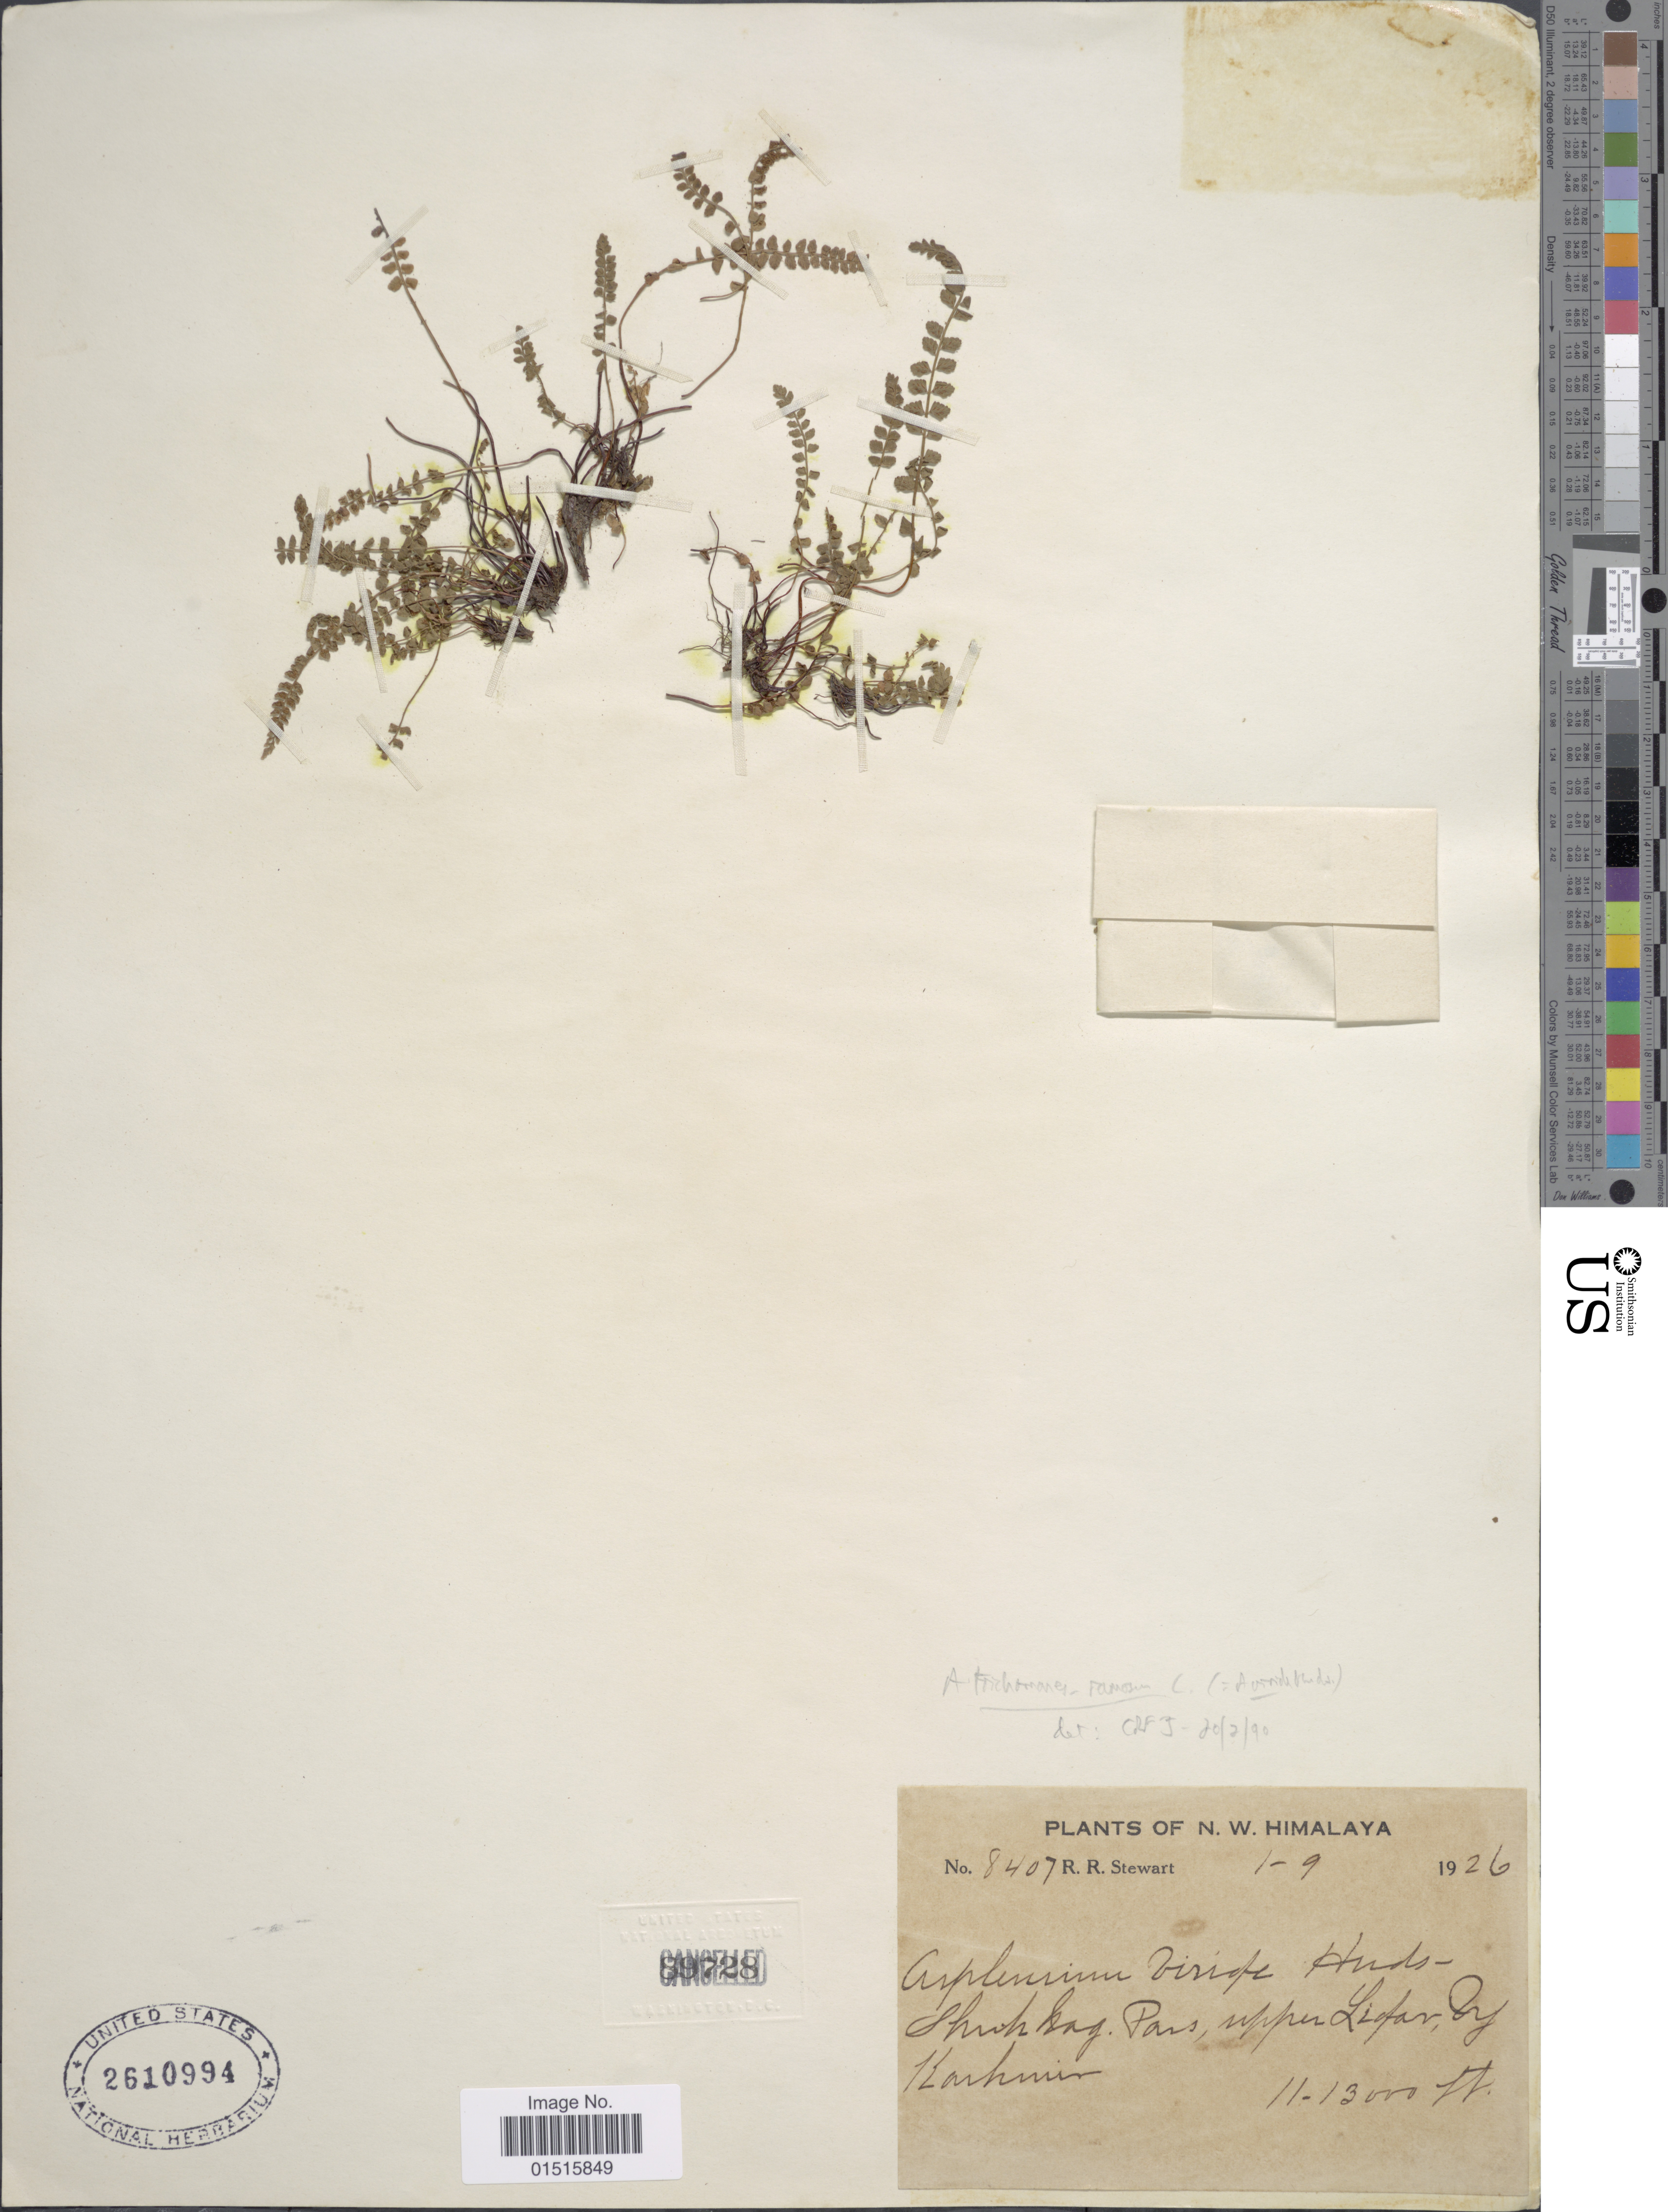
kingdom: Plantae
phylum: Tracheophyta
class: Polypodiopsida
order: Polypodiales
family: Aspleniaceae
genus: Asplenium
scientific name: Asplenium viride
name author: Huds.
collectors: R. R. Stewart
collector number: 8407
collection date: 1926-09-01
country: India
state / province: Jammu and Kashmir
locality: N.W. Himalaya, Shesh Nag, Pass, Upper Gidar. Kashmir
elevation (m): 3353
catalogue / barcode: US 2610994